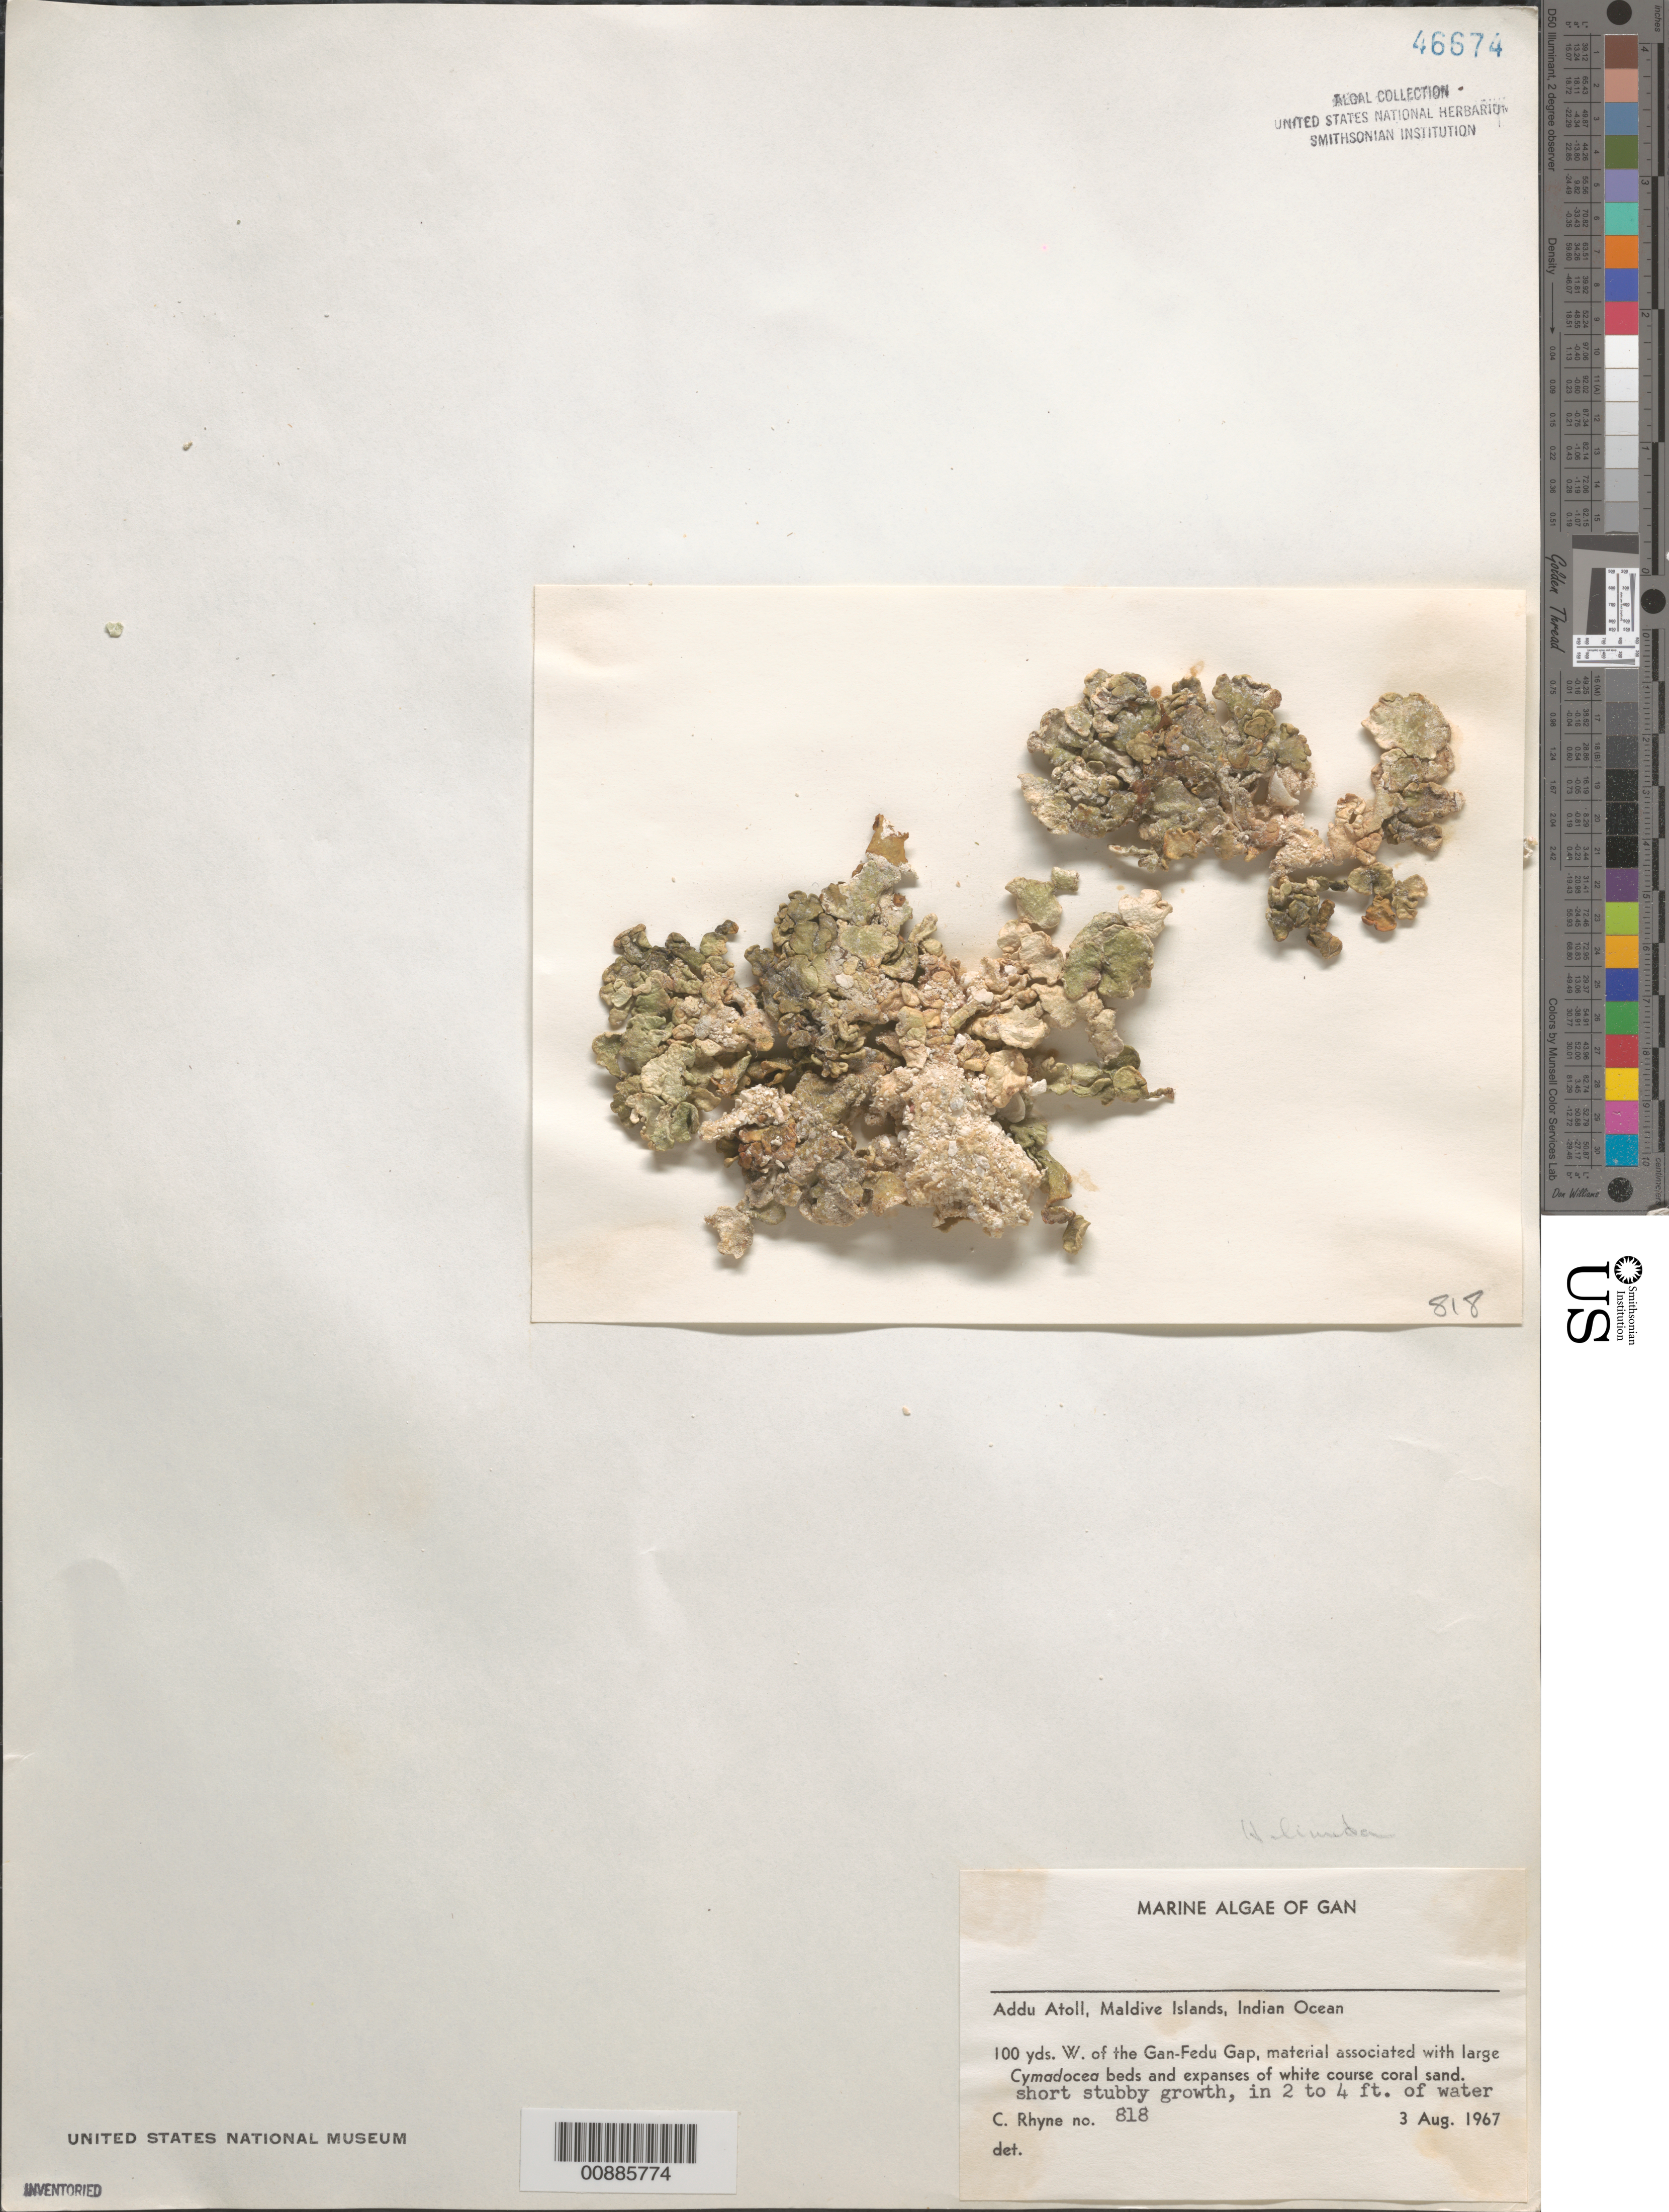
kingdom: Plantae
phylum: Chlorophyta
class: Ulvophyceae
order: Bryopsidales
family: Halimedaceae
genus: Halimeda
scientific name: Halimeda sp.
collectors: C. Rhyne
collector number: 818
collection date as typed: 02 Aug 1967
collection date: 1967-08-02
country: Maldive Islands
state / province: Seenu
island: Gan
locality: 100 yards west of Gan-Fedu Gap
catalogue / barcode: US 46674